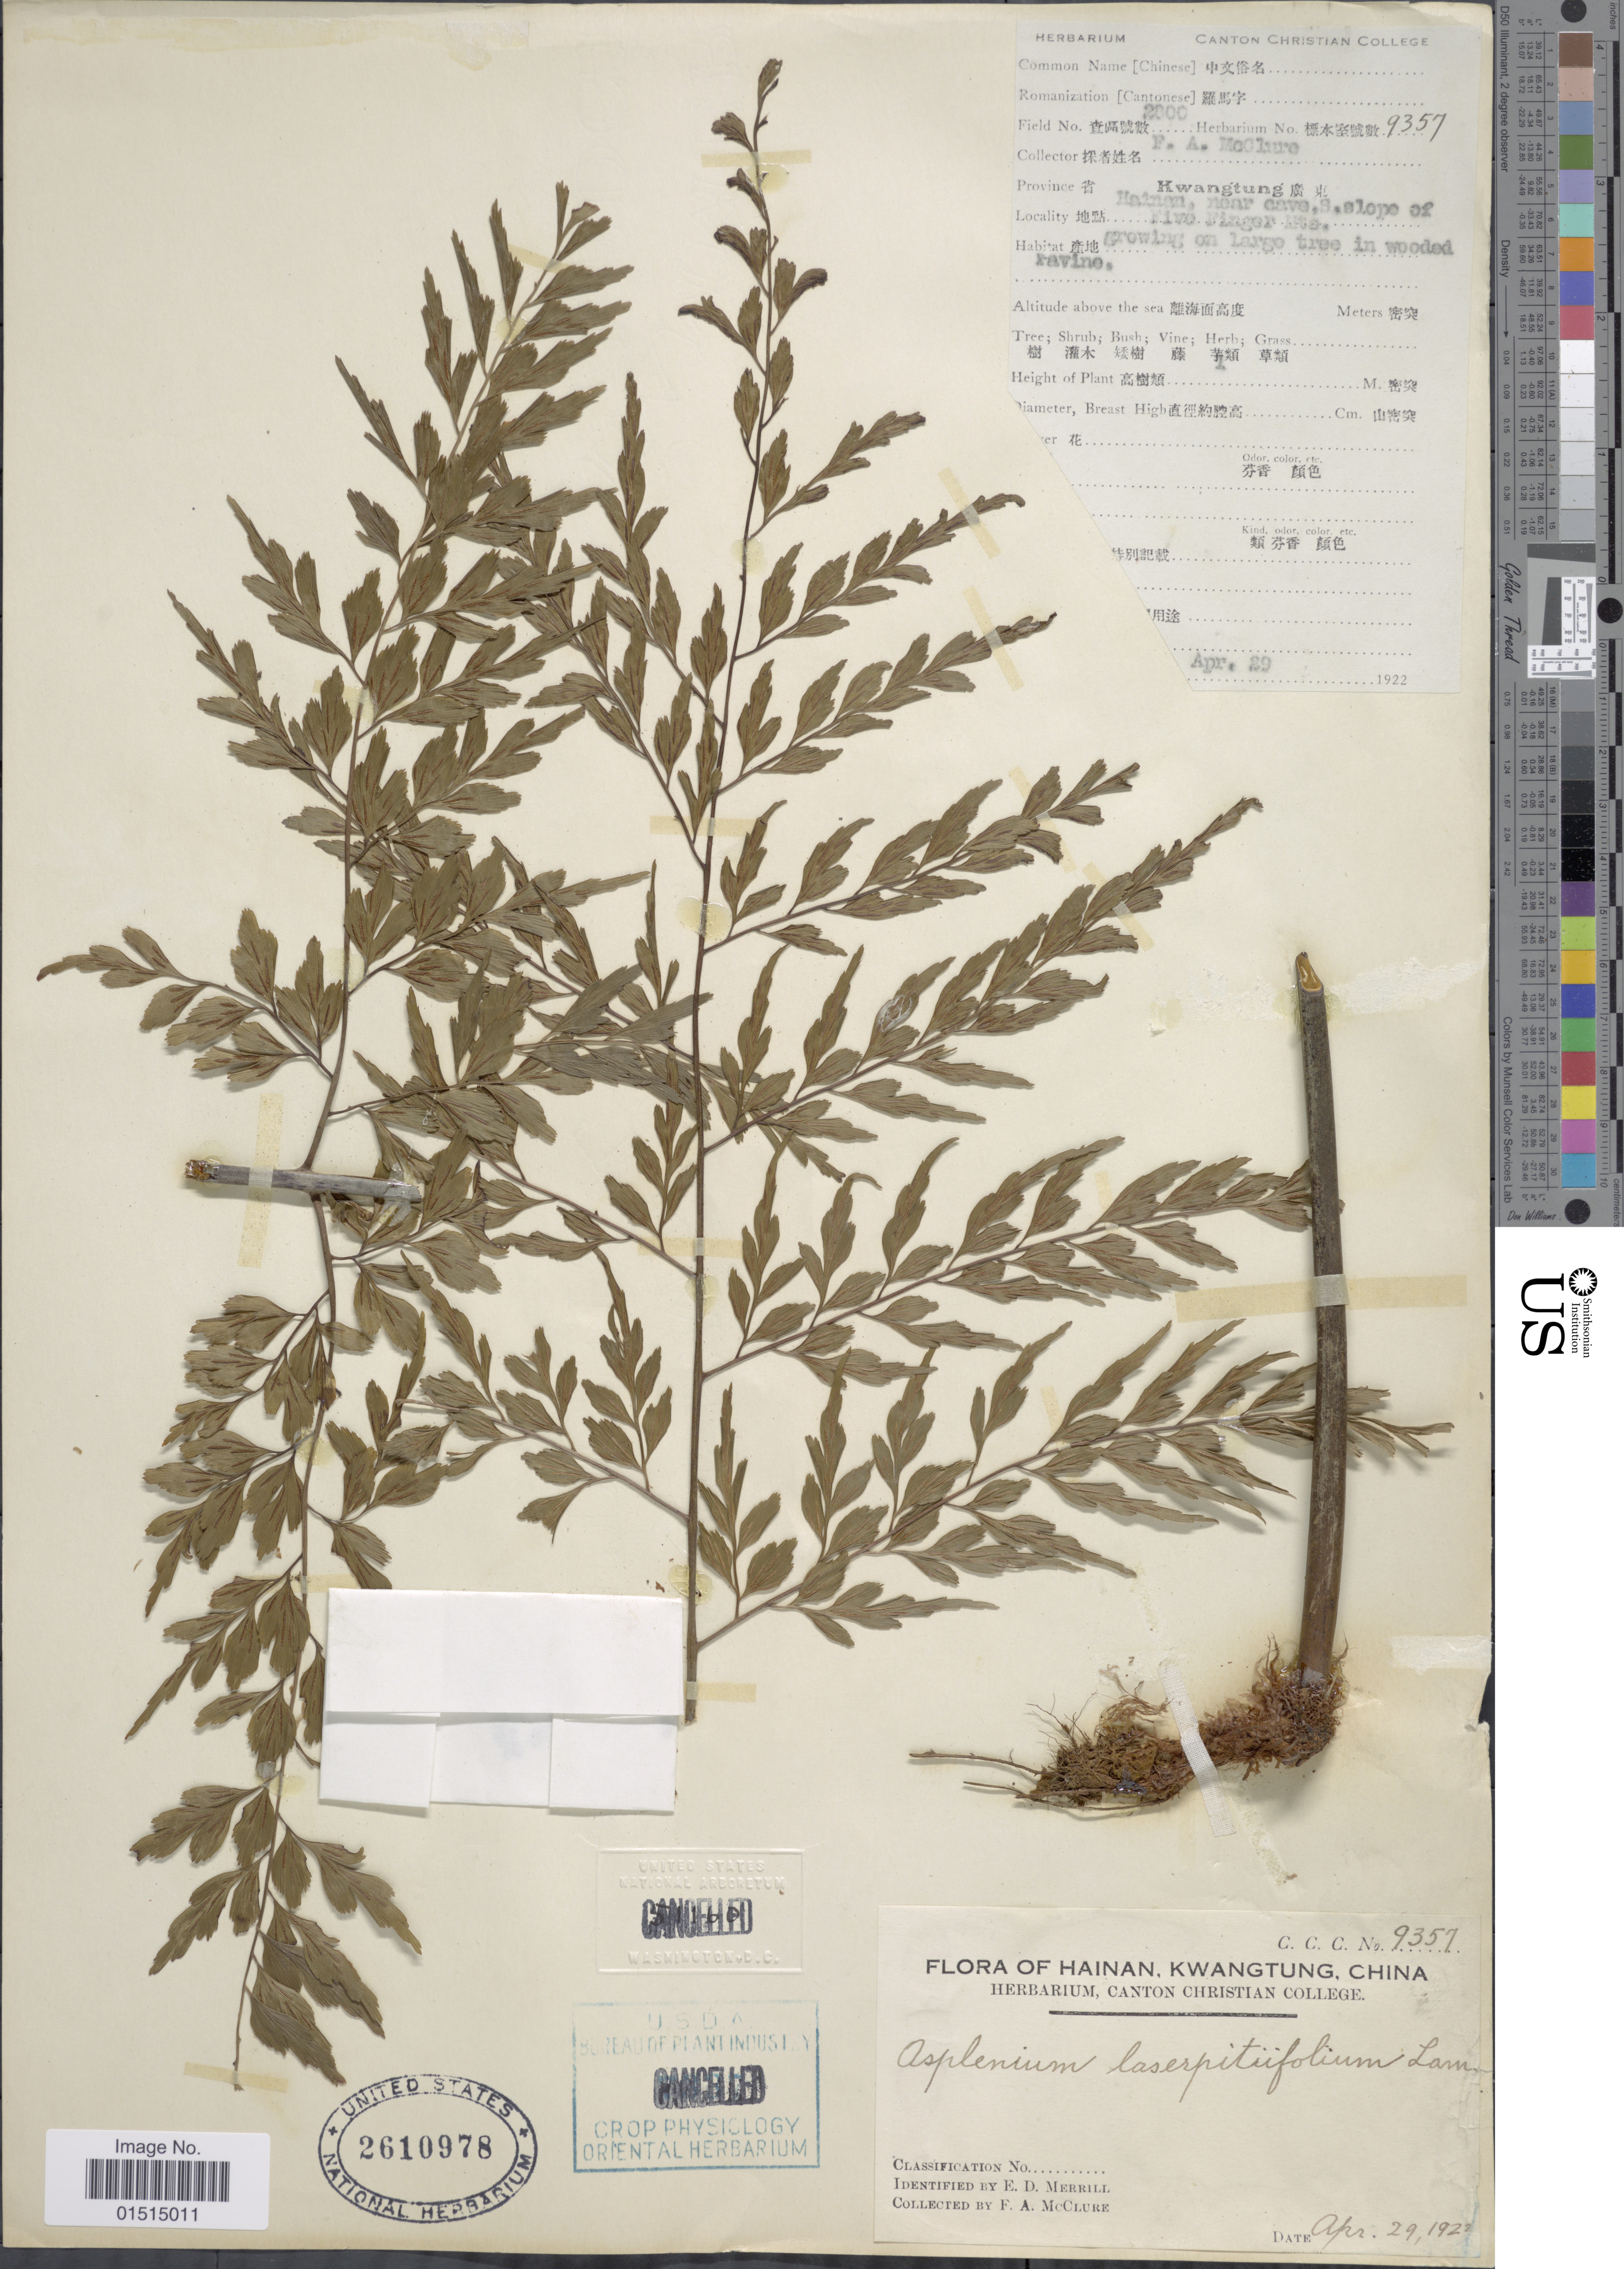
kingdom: Plantae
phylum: Tracheophyta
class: Polypodiopsida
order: Polypodiales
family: Aspleniaceae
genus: Asplenium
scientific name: Asplenium laserpitiifolium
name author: Lam.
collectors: F. A. McClure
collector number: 2800/9357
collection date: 1922-04-29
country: China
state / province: Hainan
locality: Hainan, Kwangtung, Near cave S. slope of Five Finger Mts.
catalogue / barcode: US 2610978